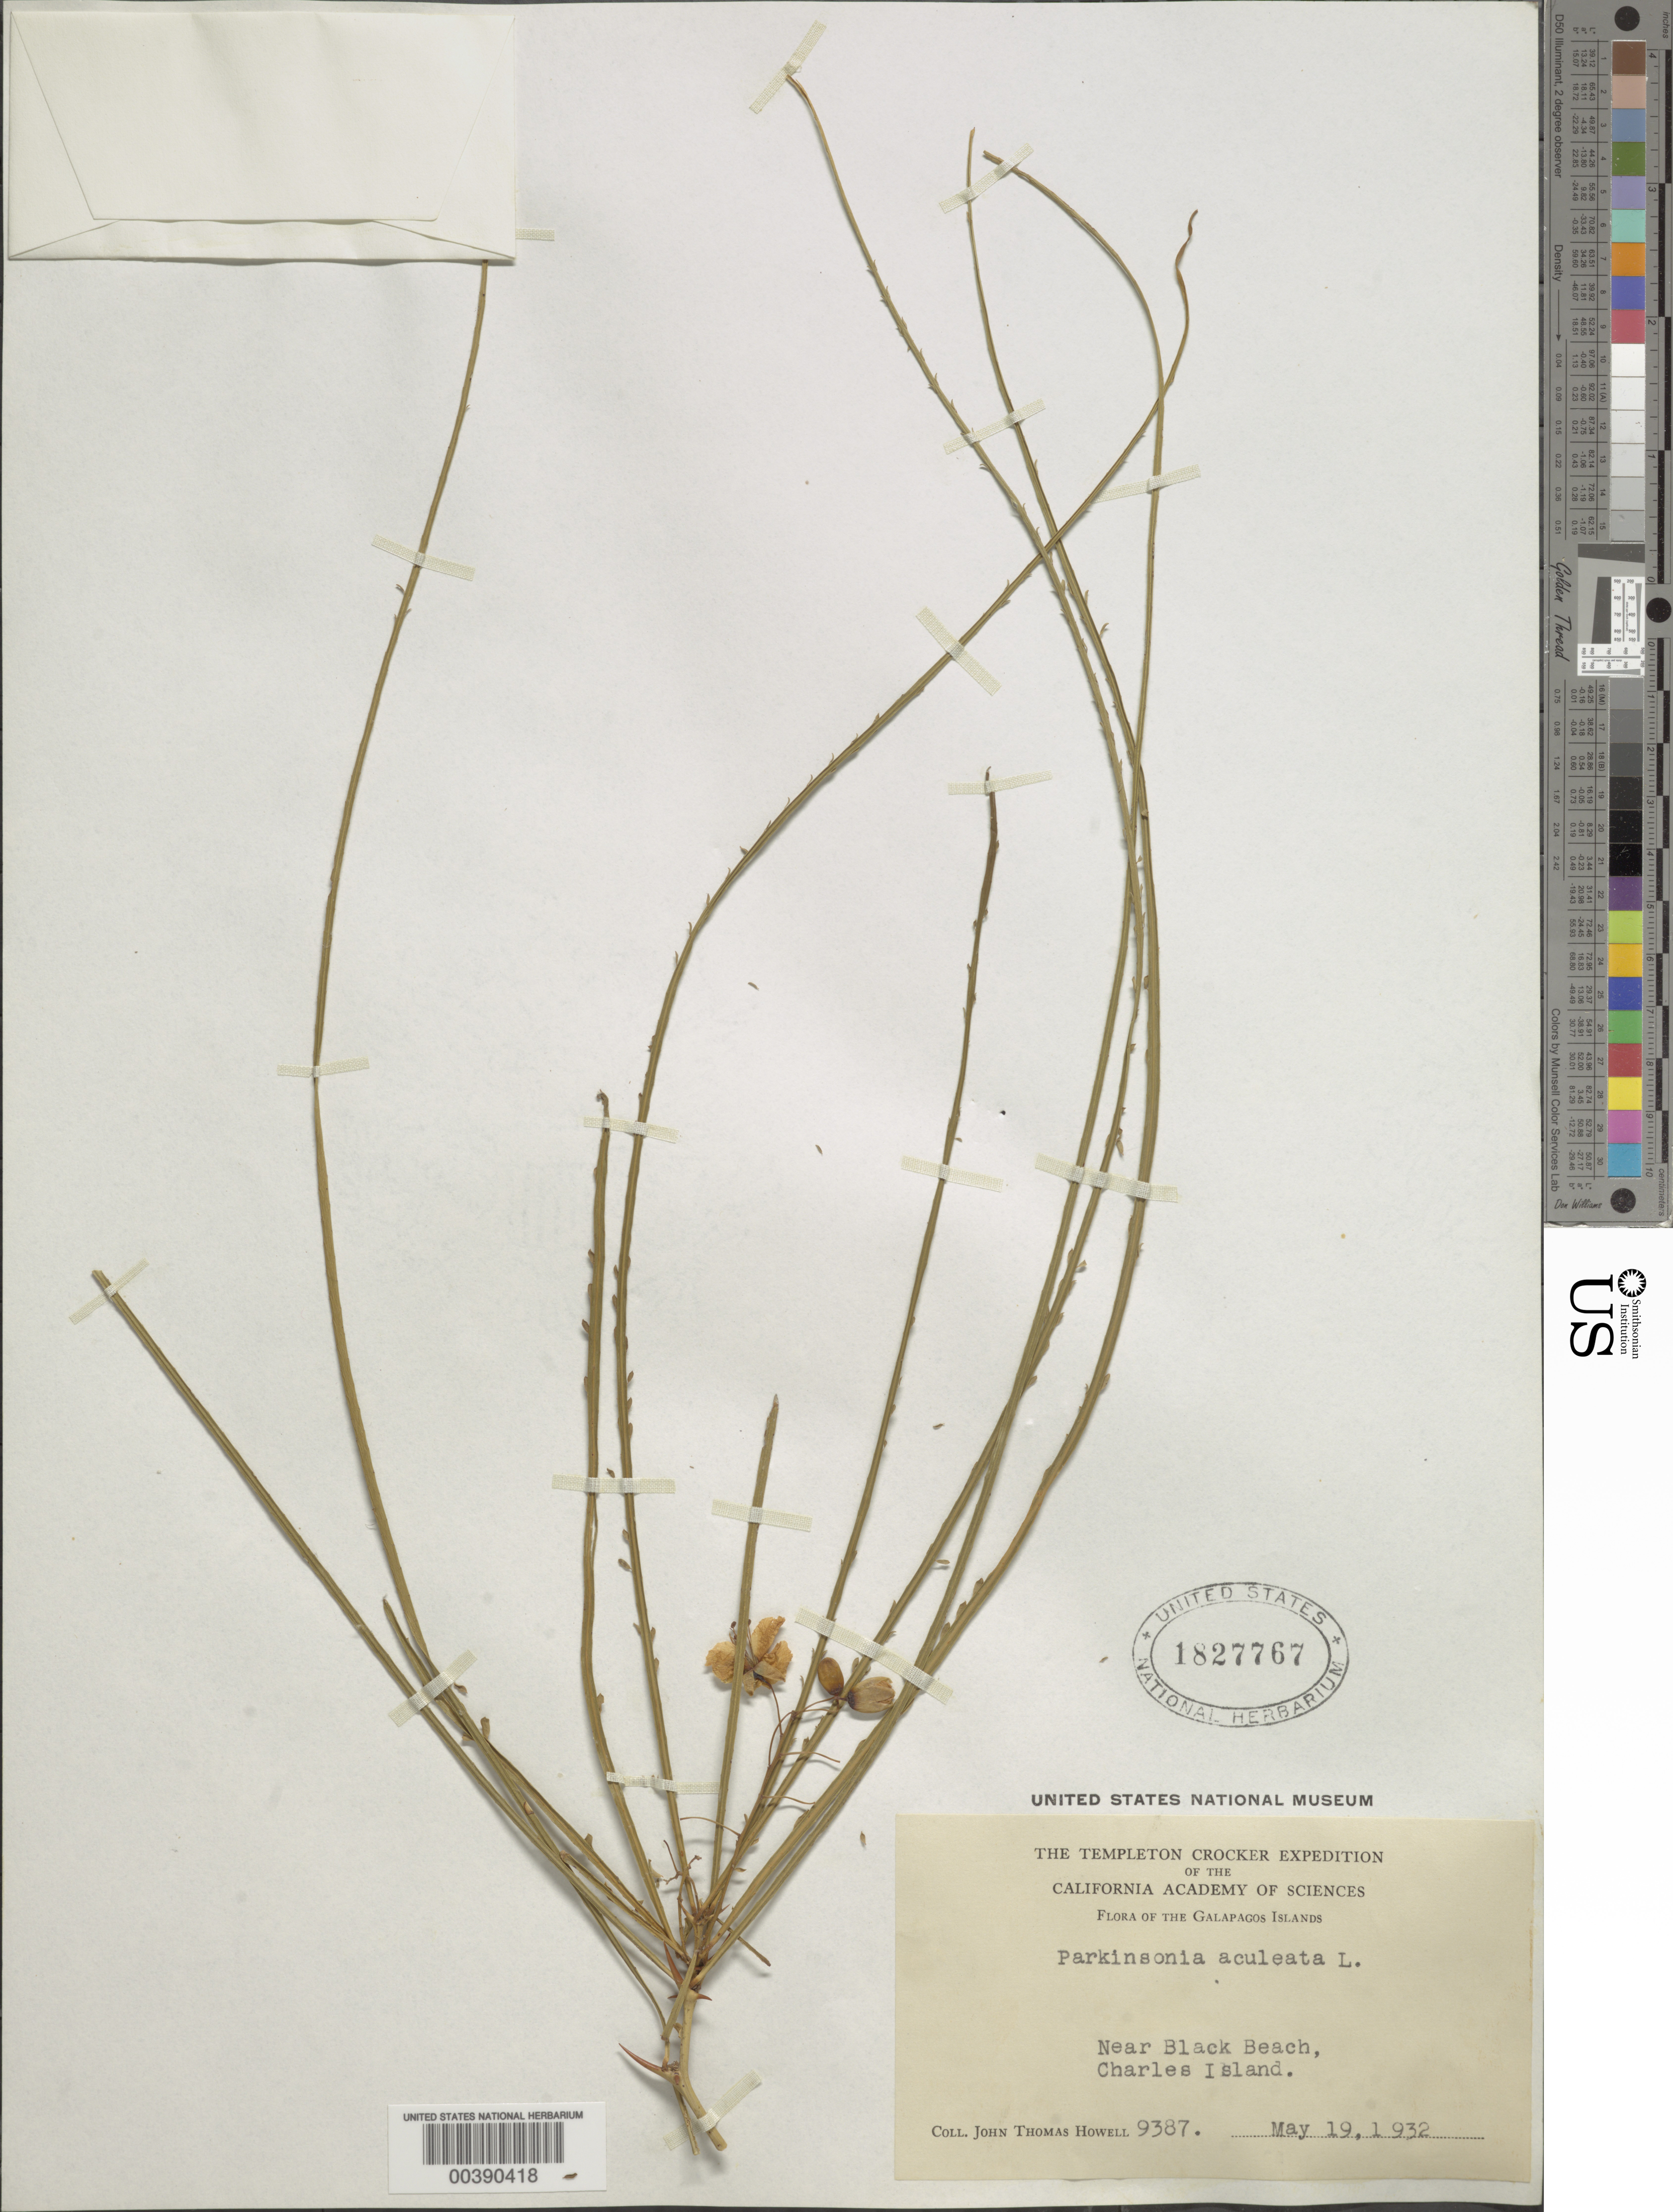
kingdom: Plantae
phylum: Tracheophyta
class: Magnoliopsida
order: Fabales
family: Fabaceae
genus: Parkinsonia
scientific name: Parkinsonia aculeata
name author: L.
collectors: J. T. Howell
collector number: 9387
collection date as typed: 19 May 1932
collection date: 1932-05-19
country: Ecuador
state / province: Colón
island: Floreana [Charles, Santa Maria]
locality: Near Black Beach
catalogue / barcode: US 1827767